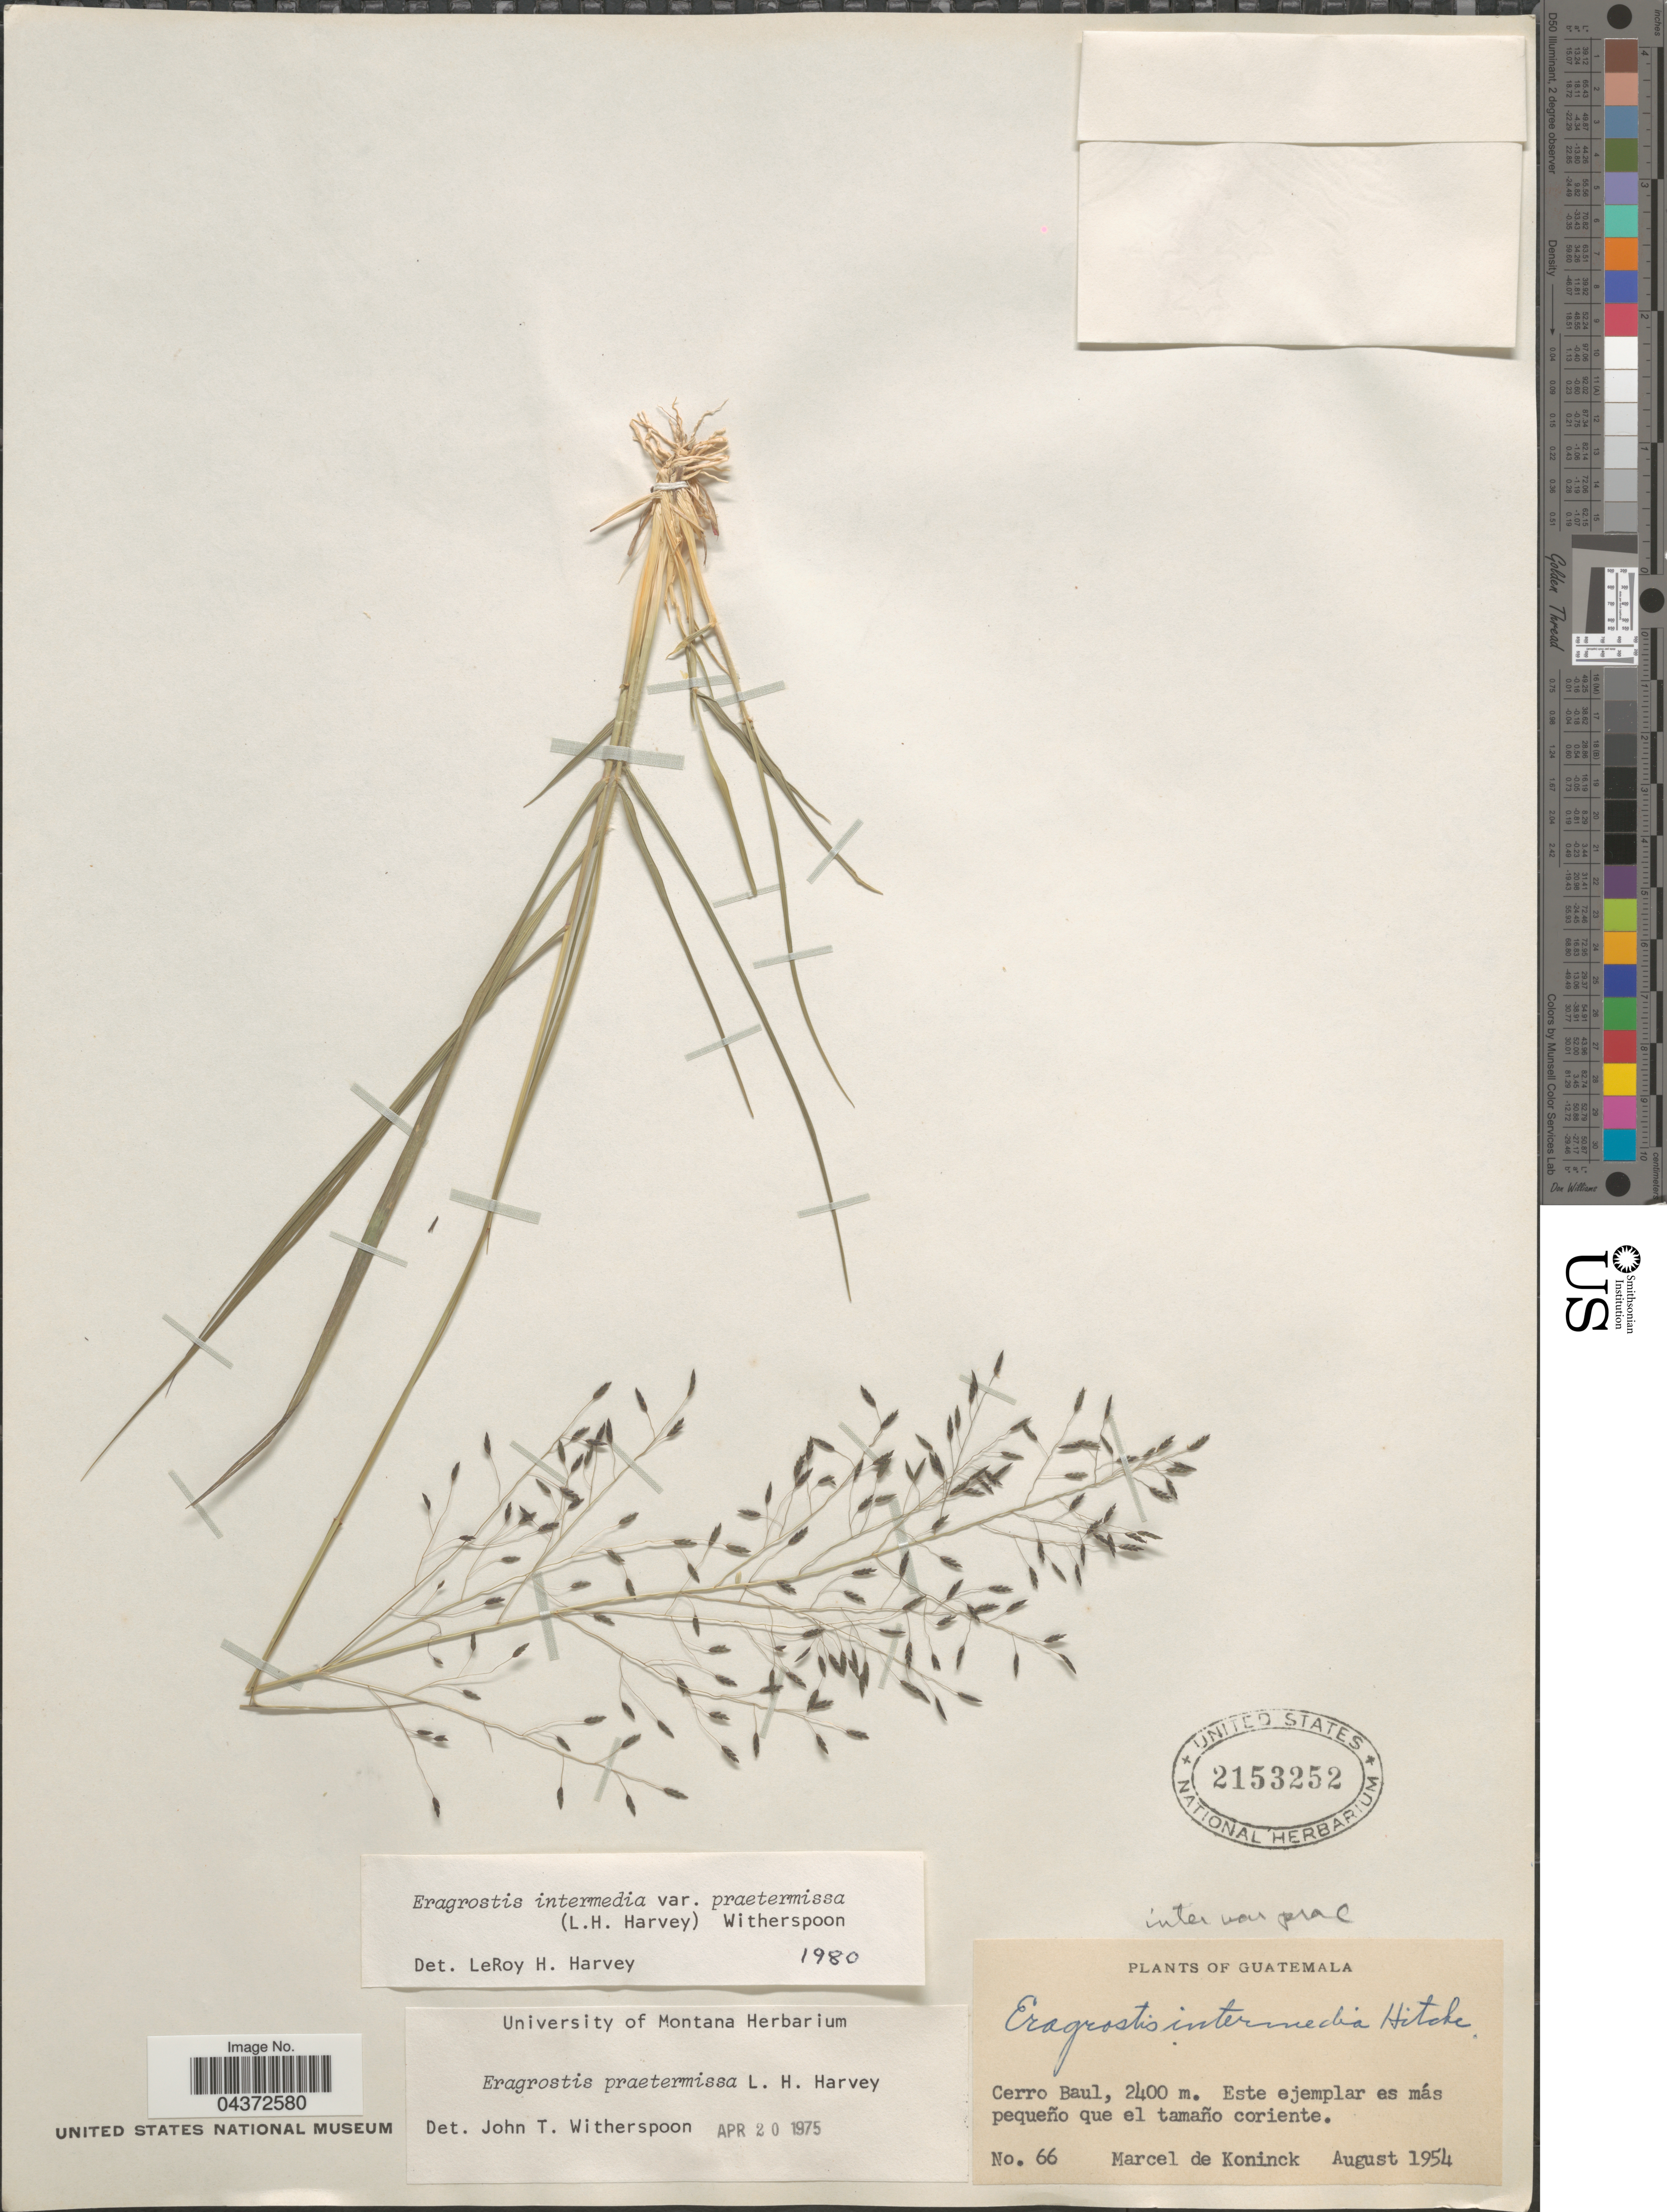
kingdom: Plantae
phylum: Tracheophyta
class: Liliopsida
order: Poales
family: Poaceae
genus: Eragrostis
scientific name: Eragrostis intermedia var. praetermissa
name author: (L.H. Harv.) Witherspoon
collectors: M. Koninck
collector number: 66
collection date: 1954-08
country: Guatemala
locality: Cerro Baul.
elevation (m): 2400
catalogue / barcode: US 2153252